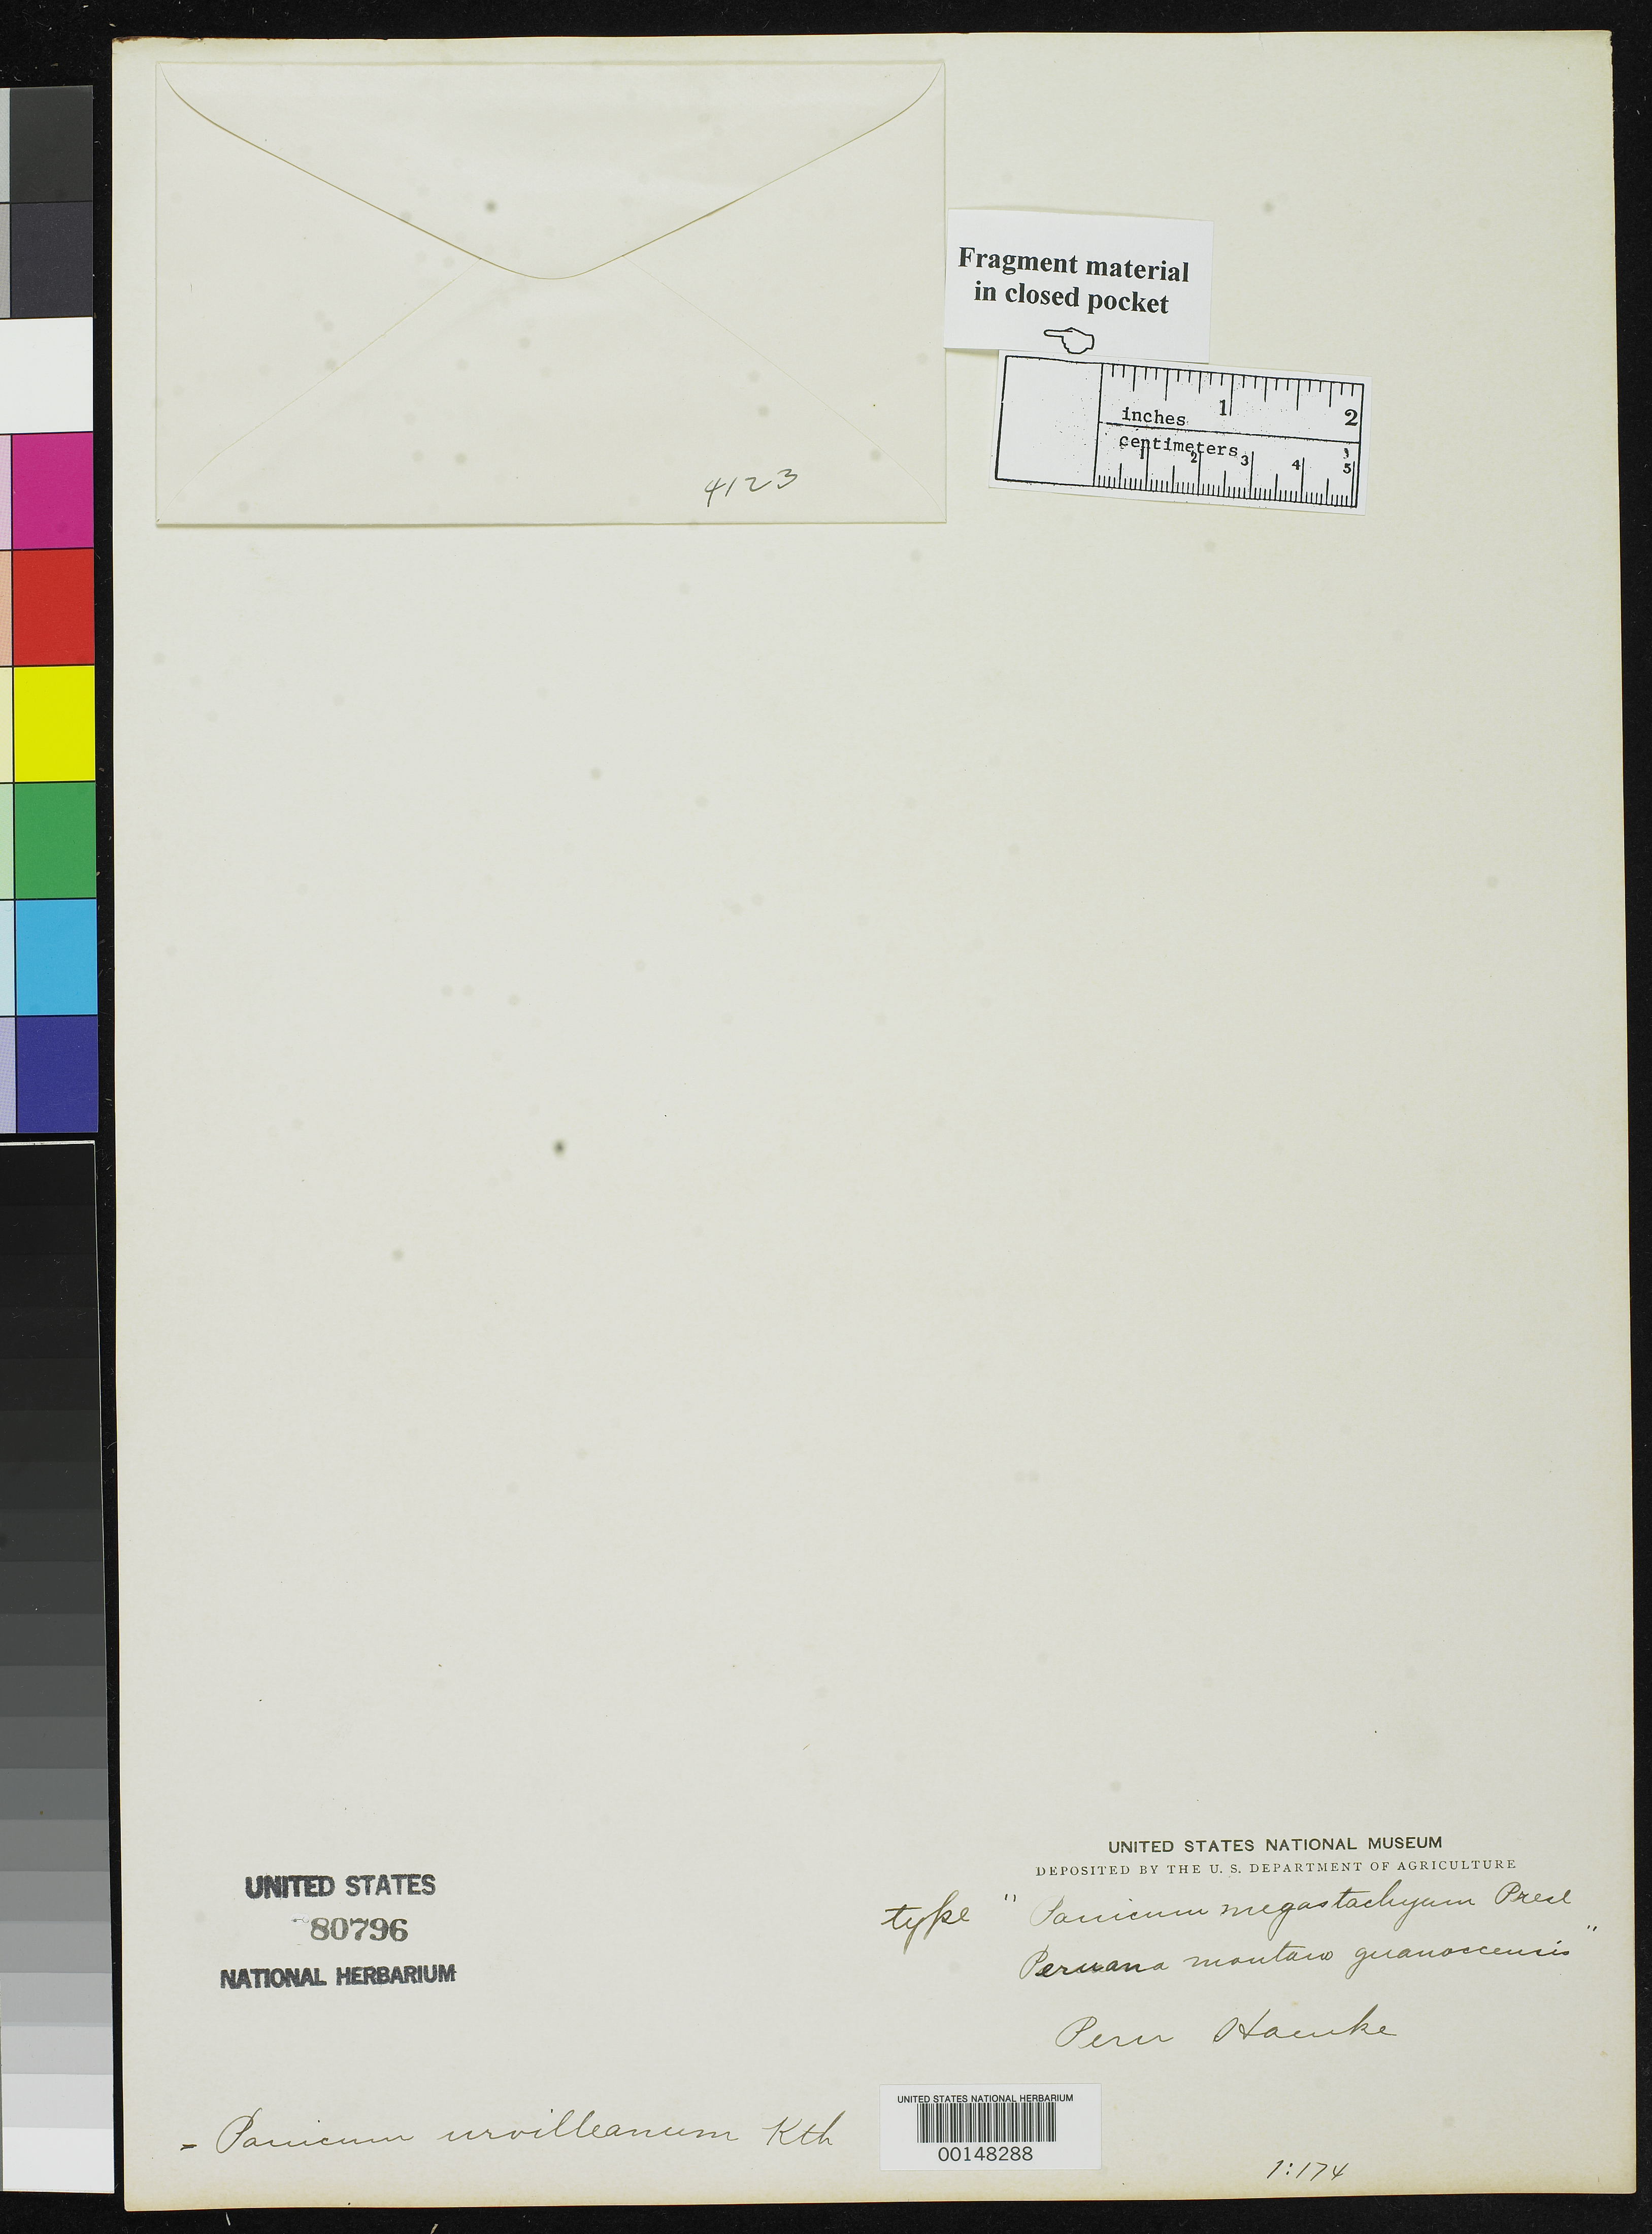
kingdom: Plantae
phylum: Tracheophyta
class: Liliopsida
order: Poales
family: Poaceae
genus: Panicum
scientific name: Panicum megastachyum J. Presl, nom. illeg.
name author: J. Presl in C. Presl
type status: Isotype Fragment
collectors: T. P. X. Haenke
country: Peru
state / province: Huánuco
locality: mountains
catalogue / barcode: US 80796